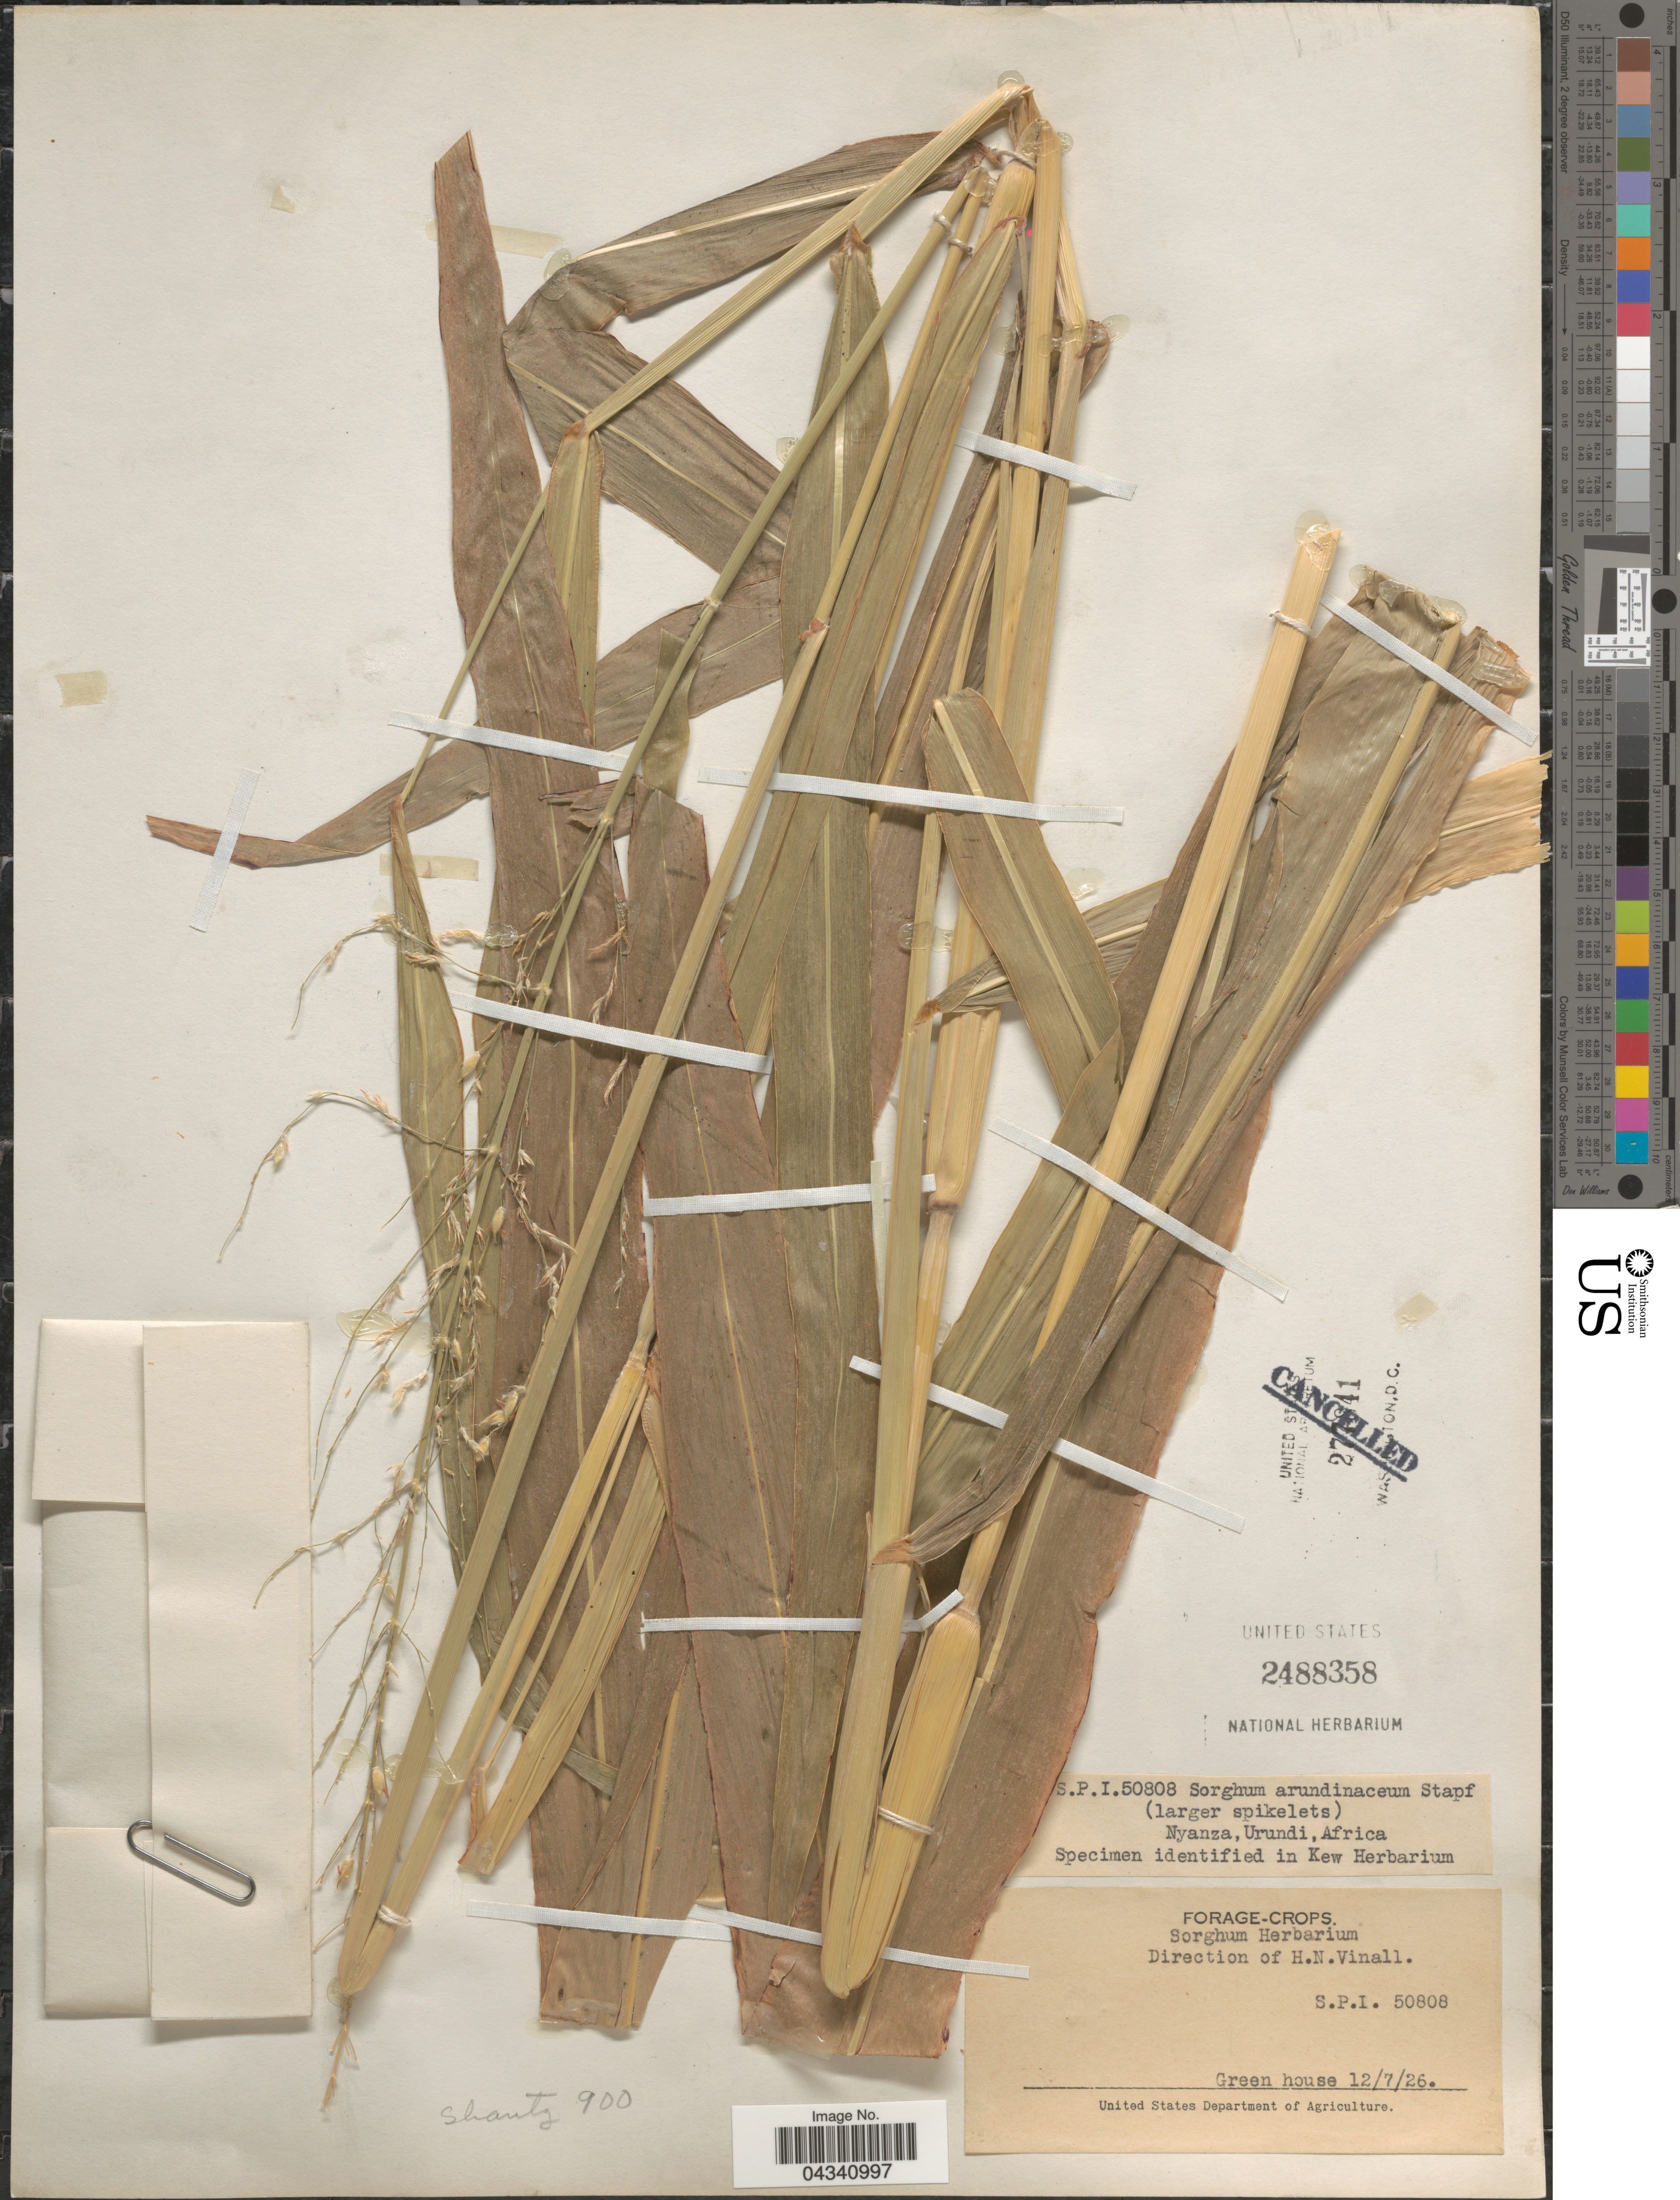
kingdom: Plantae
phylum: Tracheophyta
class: Liliopsida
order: Poales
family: Poaceae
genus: Sorghum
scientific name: Sorghum arundinaceum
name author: (Desv.) Stapf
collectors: H. Shantz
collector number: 900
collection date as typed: Transcribed d/m/y: 12/7/26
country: Tanzania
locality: Nyanza, Urundi, Africa.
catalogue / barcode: US 2488358